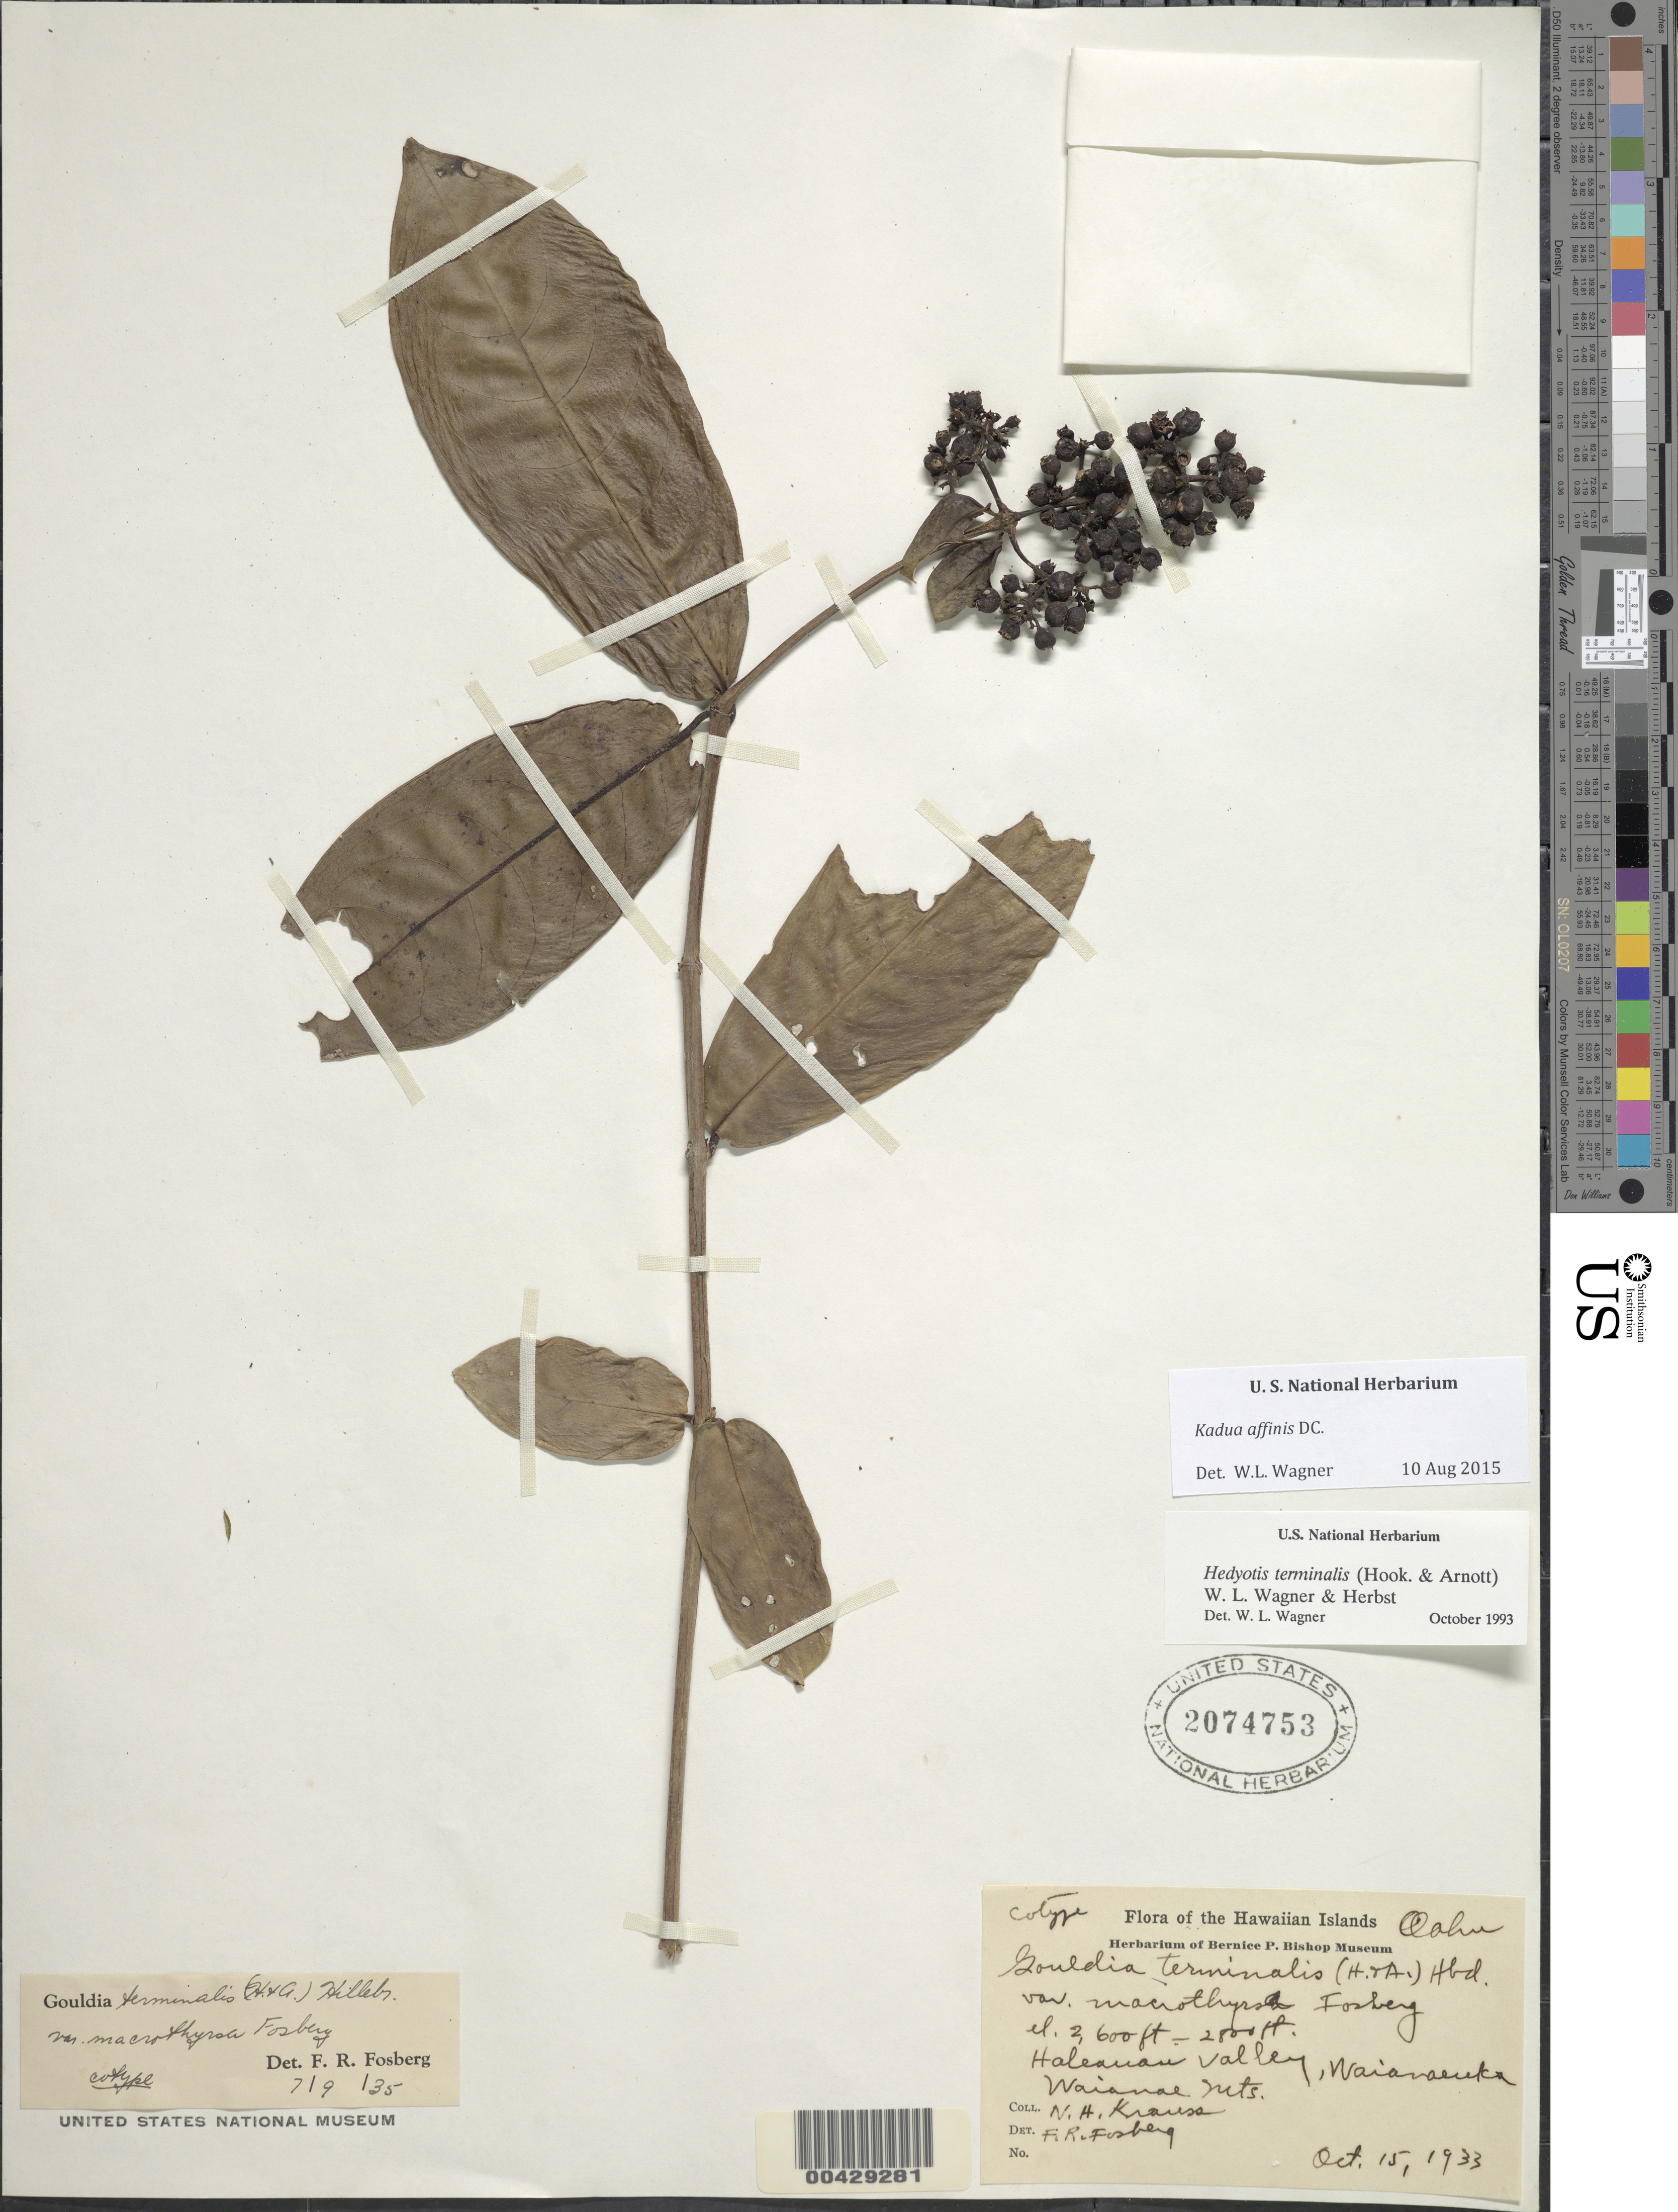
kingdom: Plantae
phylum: Tracheophyta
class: Magnoliopsida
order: Gentianales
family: Rubiaceae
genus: Kadua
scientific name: Kadua affinis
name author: DC.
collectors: N. Krauss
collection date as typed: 15 Oct 1933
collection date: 1933-10-15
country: United States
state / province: Hawaii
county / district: Honolulu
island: Oahu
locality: Haleanau Valley, Waianaeuka, Waianae Mountains.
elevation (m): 792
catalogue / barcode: US 2074753